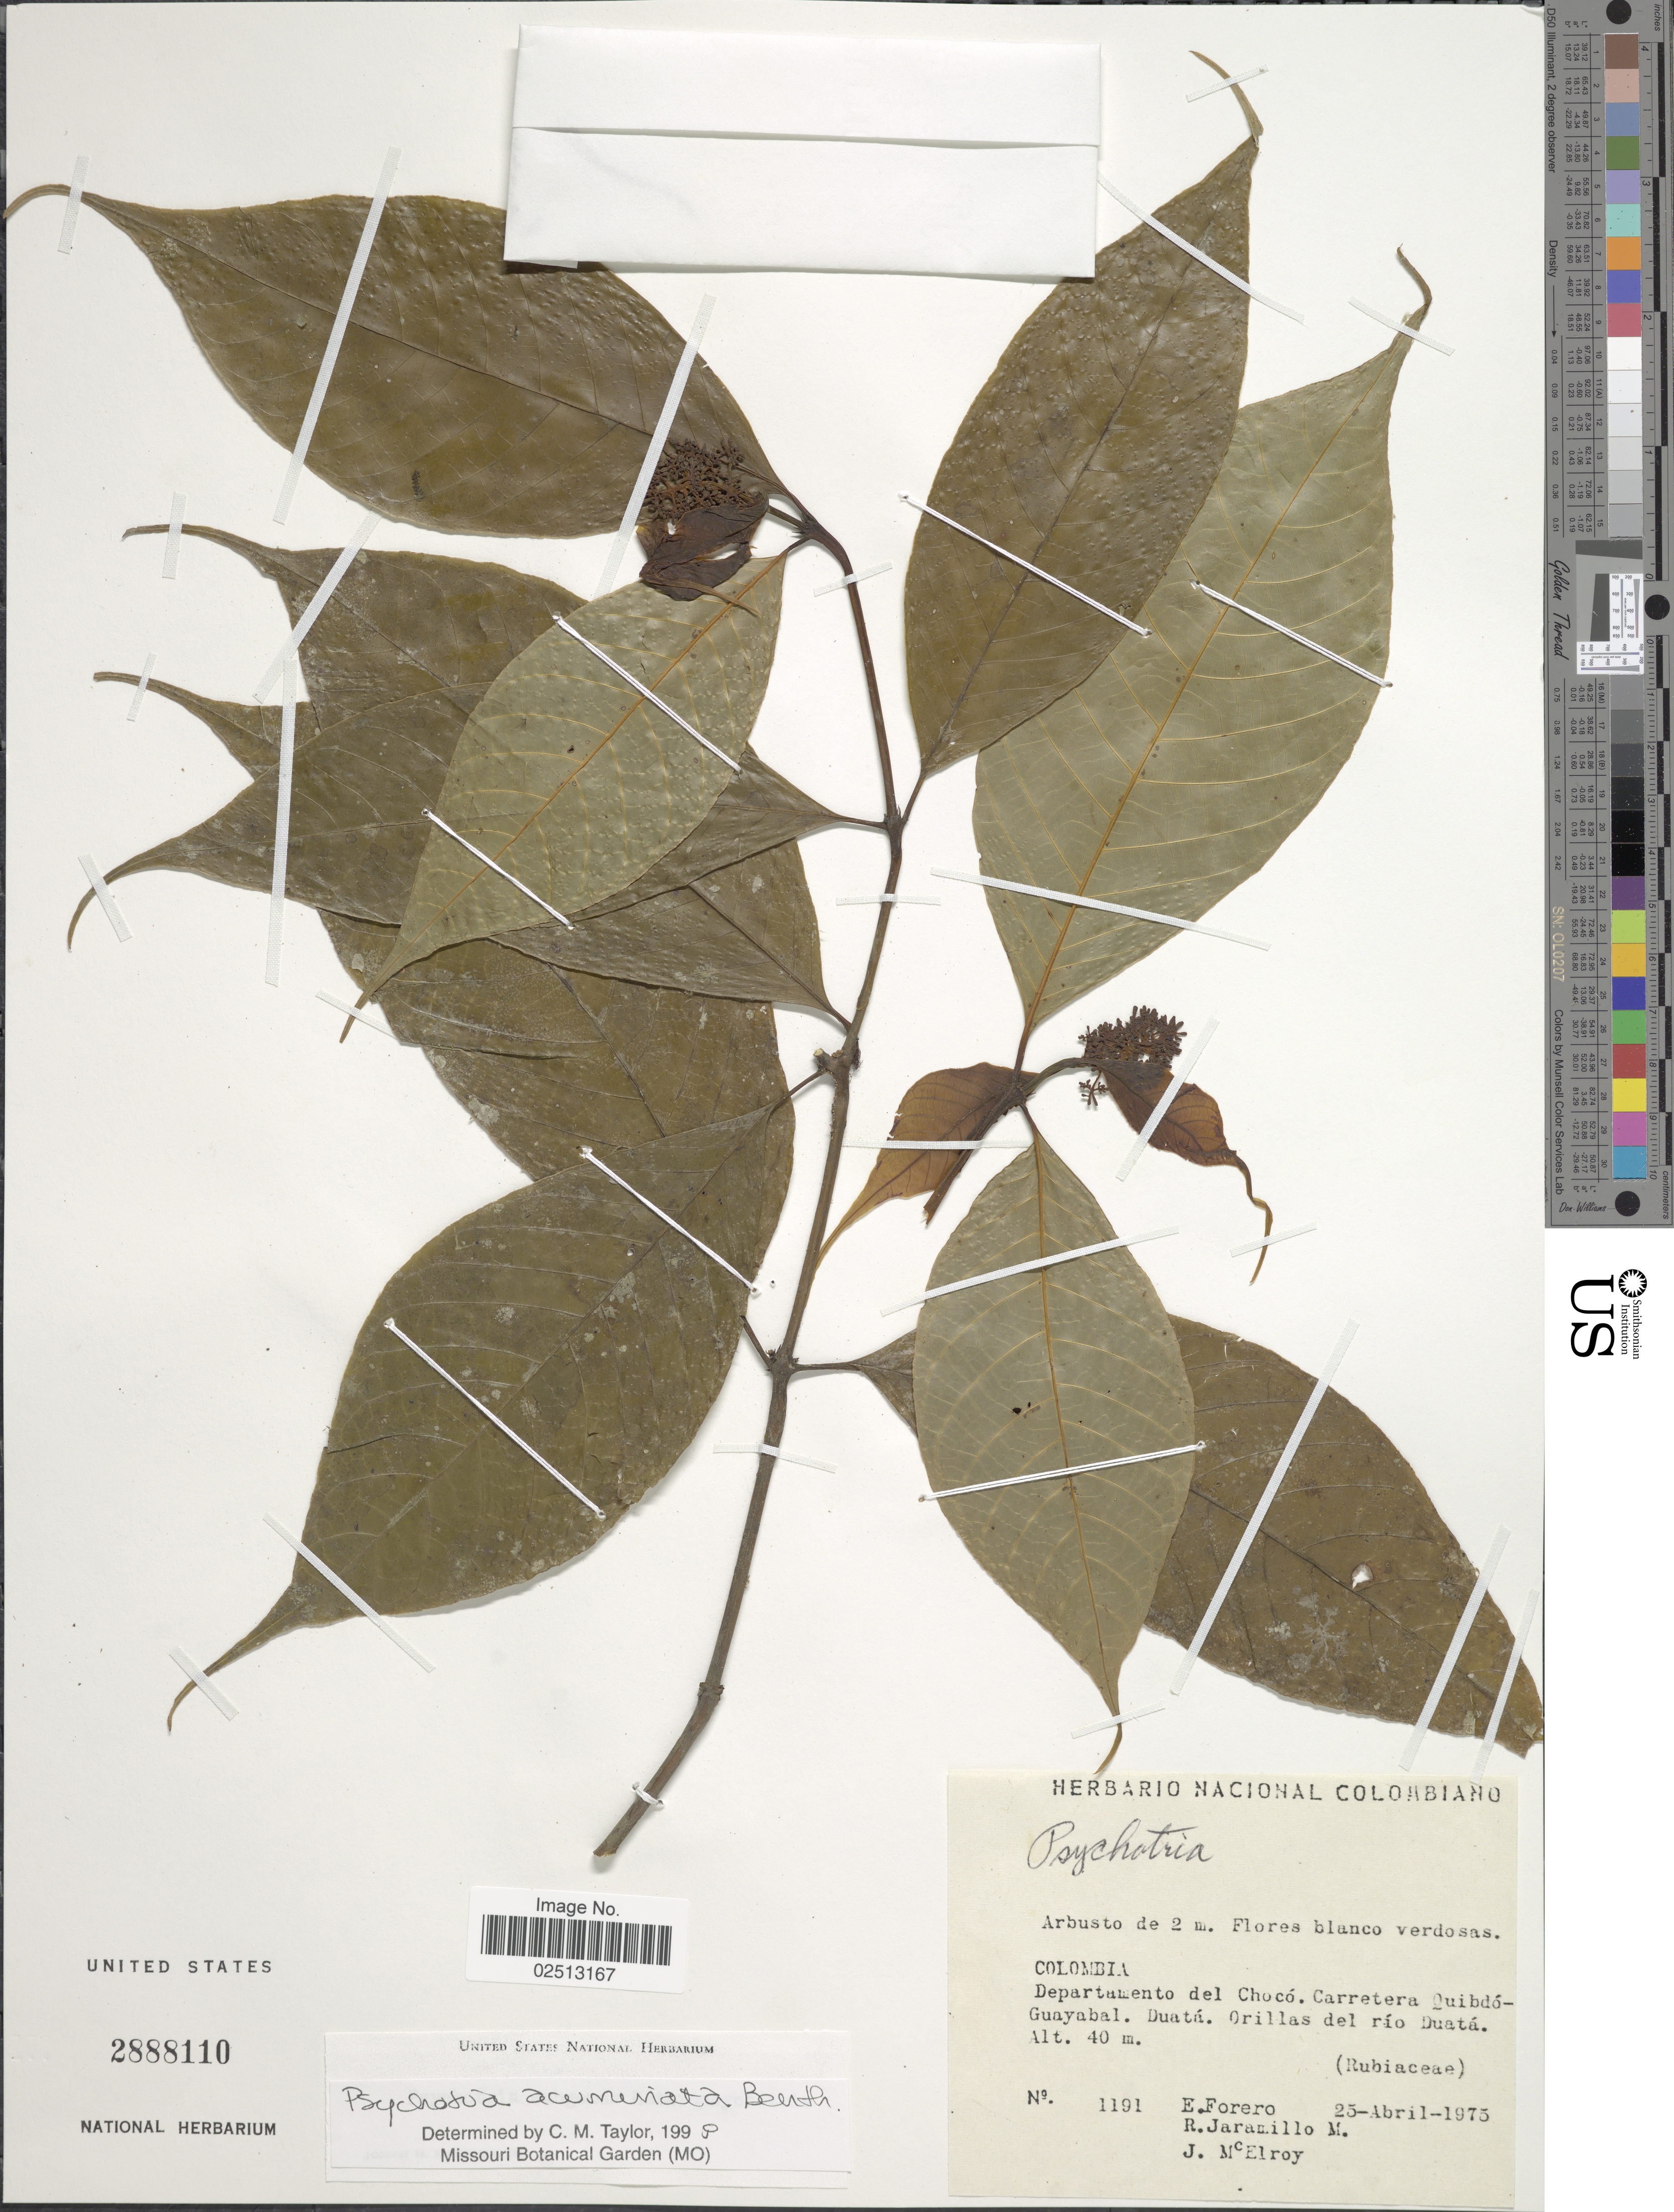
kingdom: Plantae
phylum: Tracheophyta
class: Magnoliopsida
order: Gentianales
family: Rubiaceae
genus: Psychotria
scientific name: Psychotria acuminata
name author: Benth.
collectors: E. Forero, R. Jaramillo M. & J. B. McElroy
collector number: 1191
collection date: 1975-04-25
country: Colombia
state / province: Chocó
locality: Colombia. Departamento del Choco. Carretera Quibo- Guayabal. Duata. Orillas del Rio Duata.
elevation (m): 40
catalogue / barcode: US 2888110